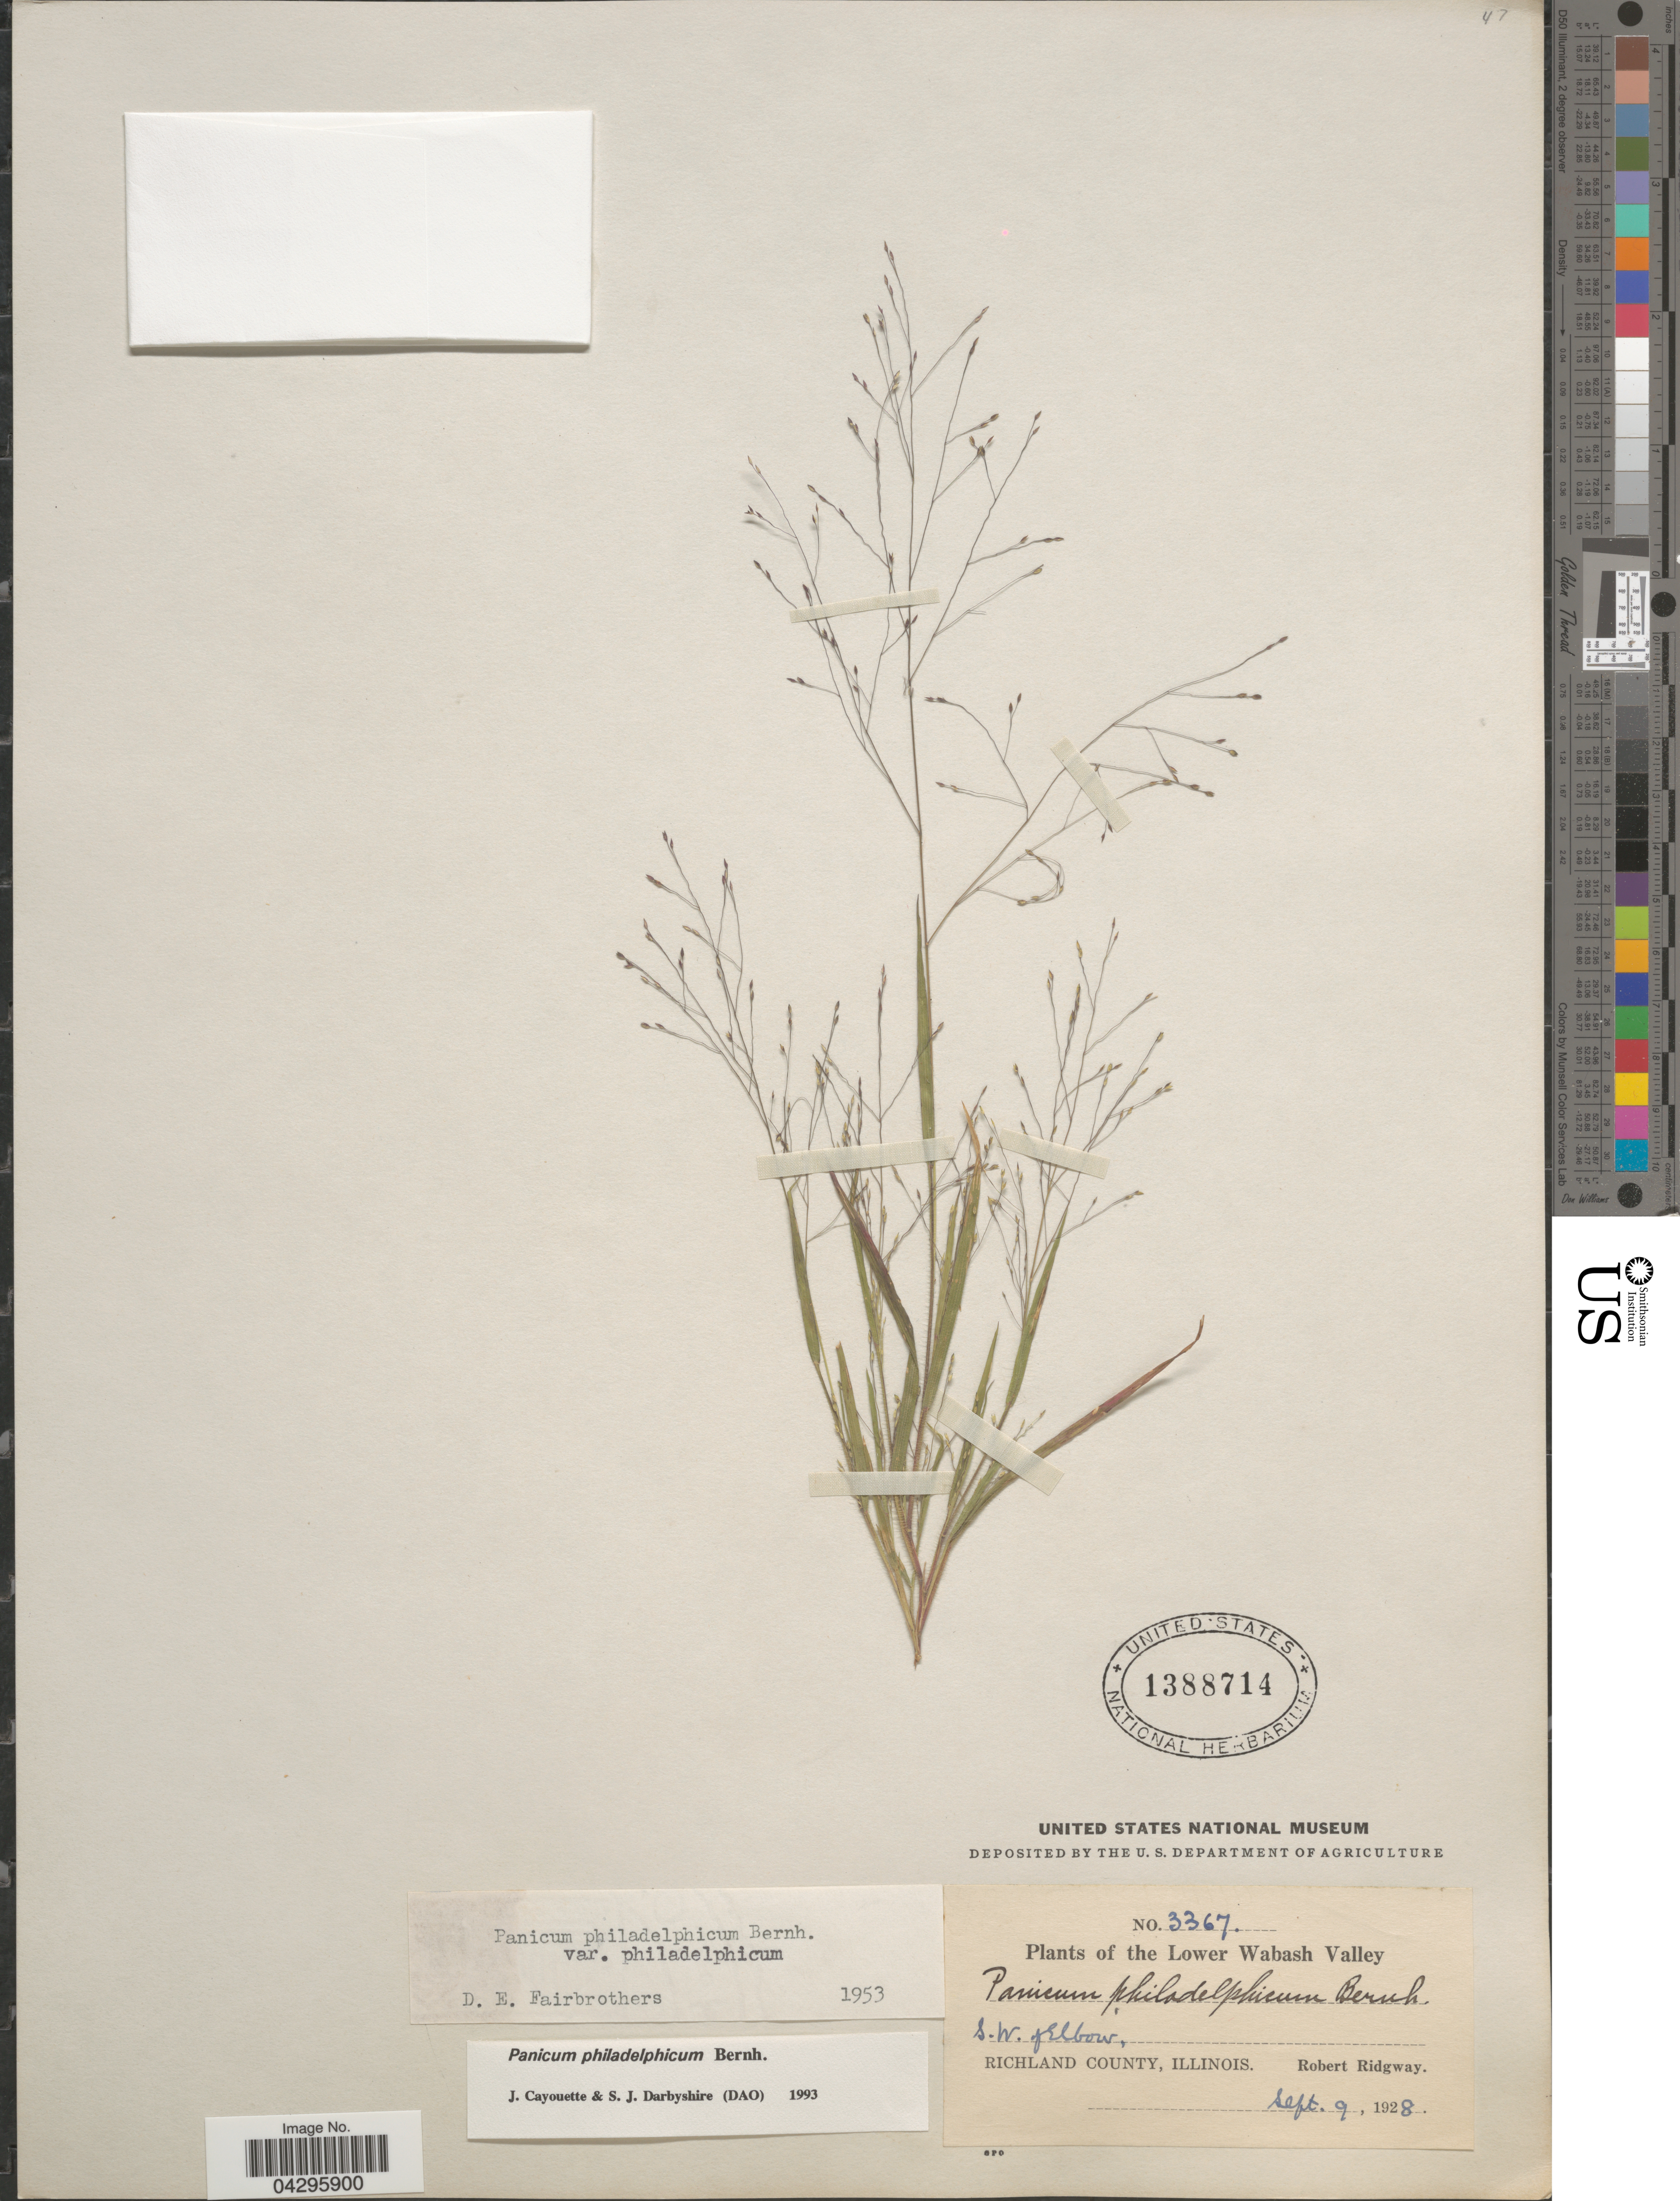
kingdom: Plantae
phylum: Tracheophyta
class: Liliopsida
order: Poales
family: Poaceae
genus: Panicum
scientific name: Panicum philadelphicum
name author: Bernh. ex Trin.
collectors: R. Ridgeway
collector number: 3367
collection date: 1928-09-09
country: United States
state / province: Illinois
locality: Lower Wabash Valley. S.W. of Elbow, Richland County.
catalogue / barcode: US 1388714